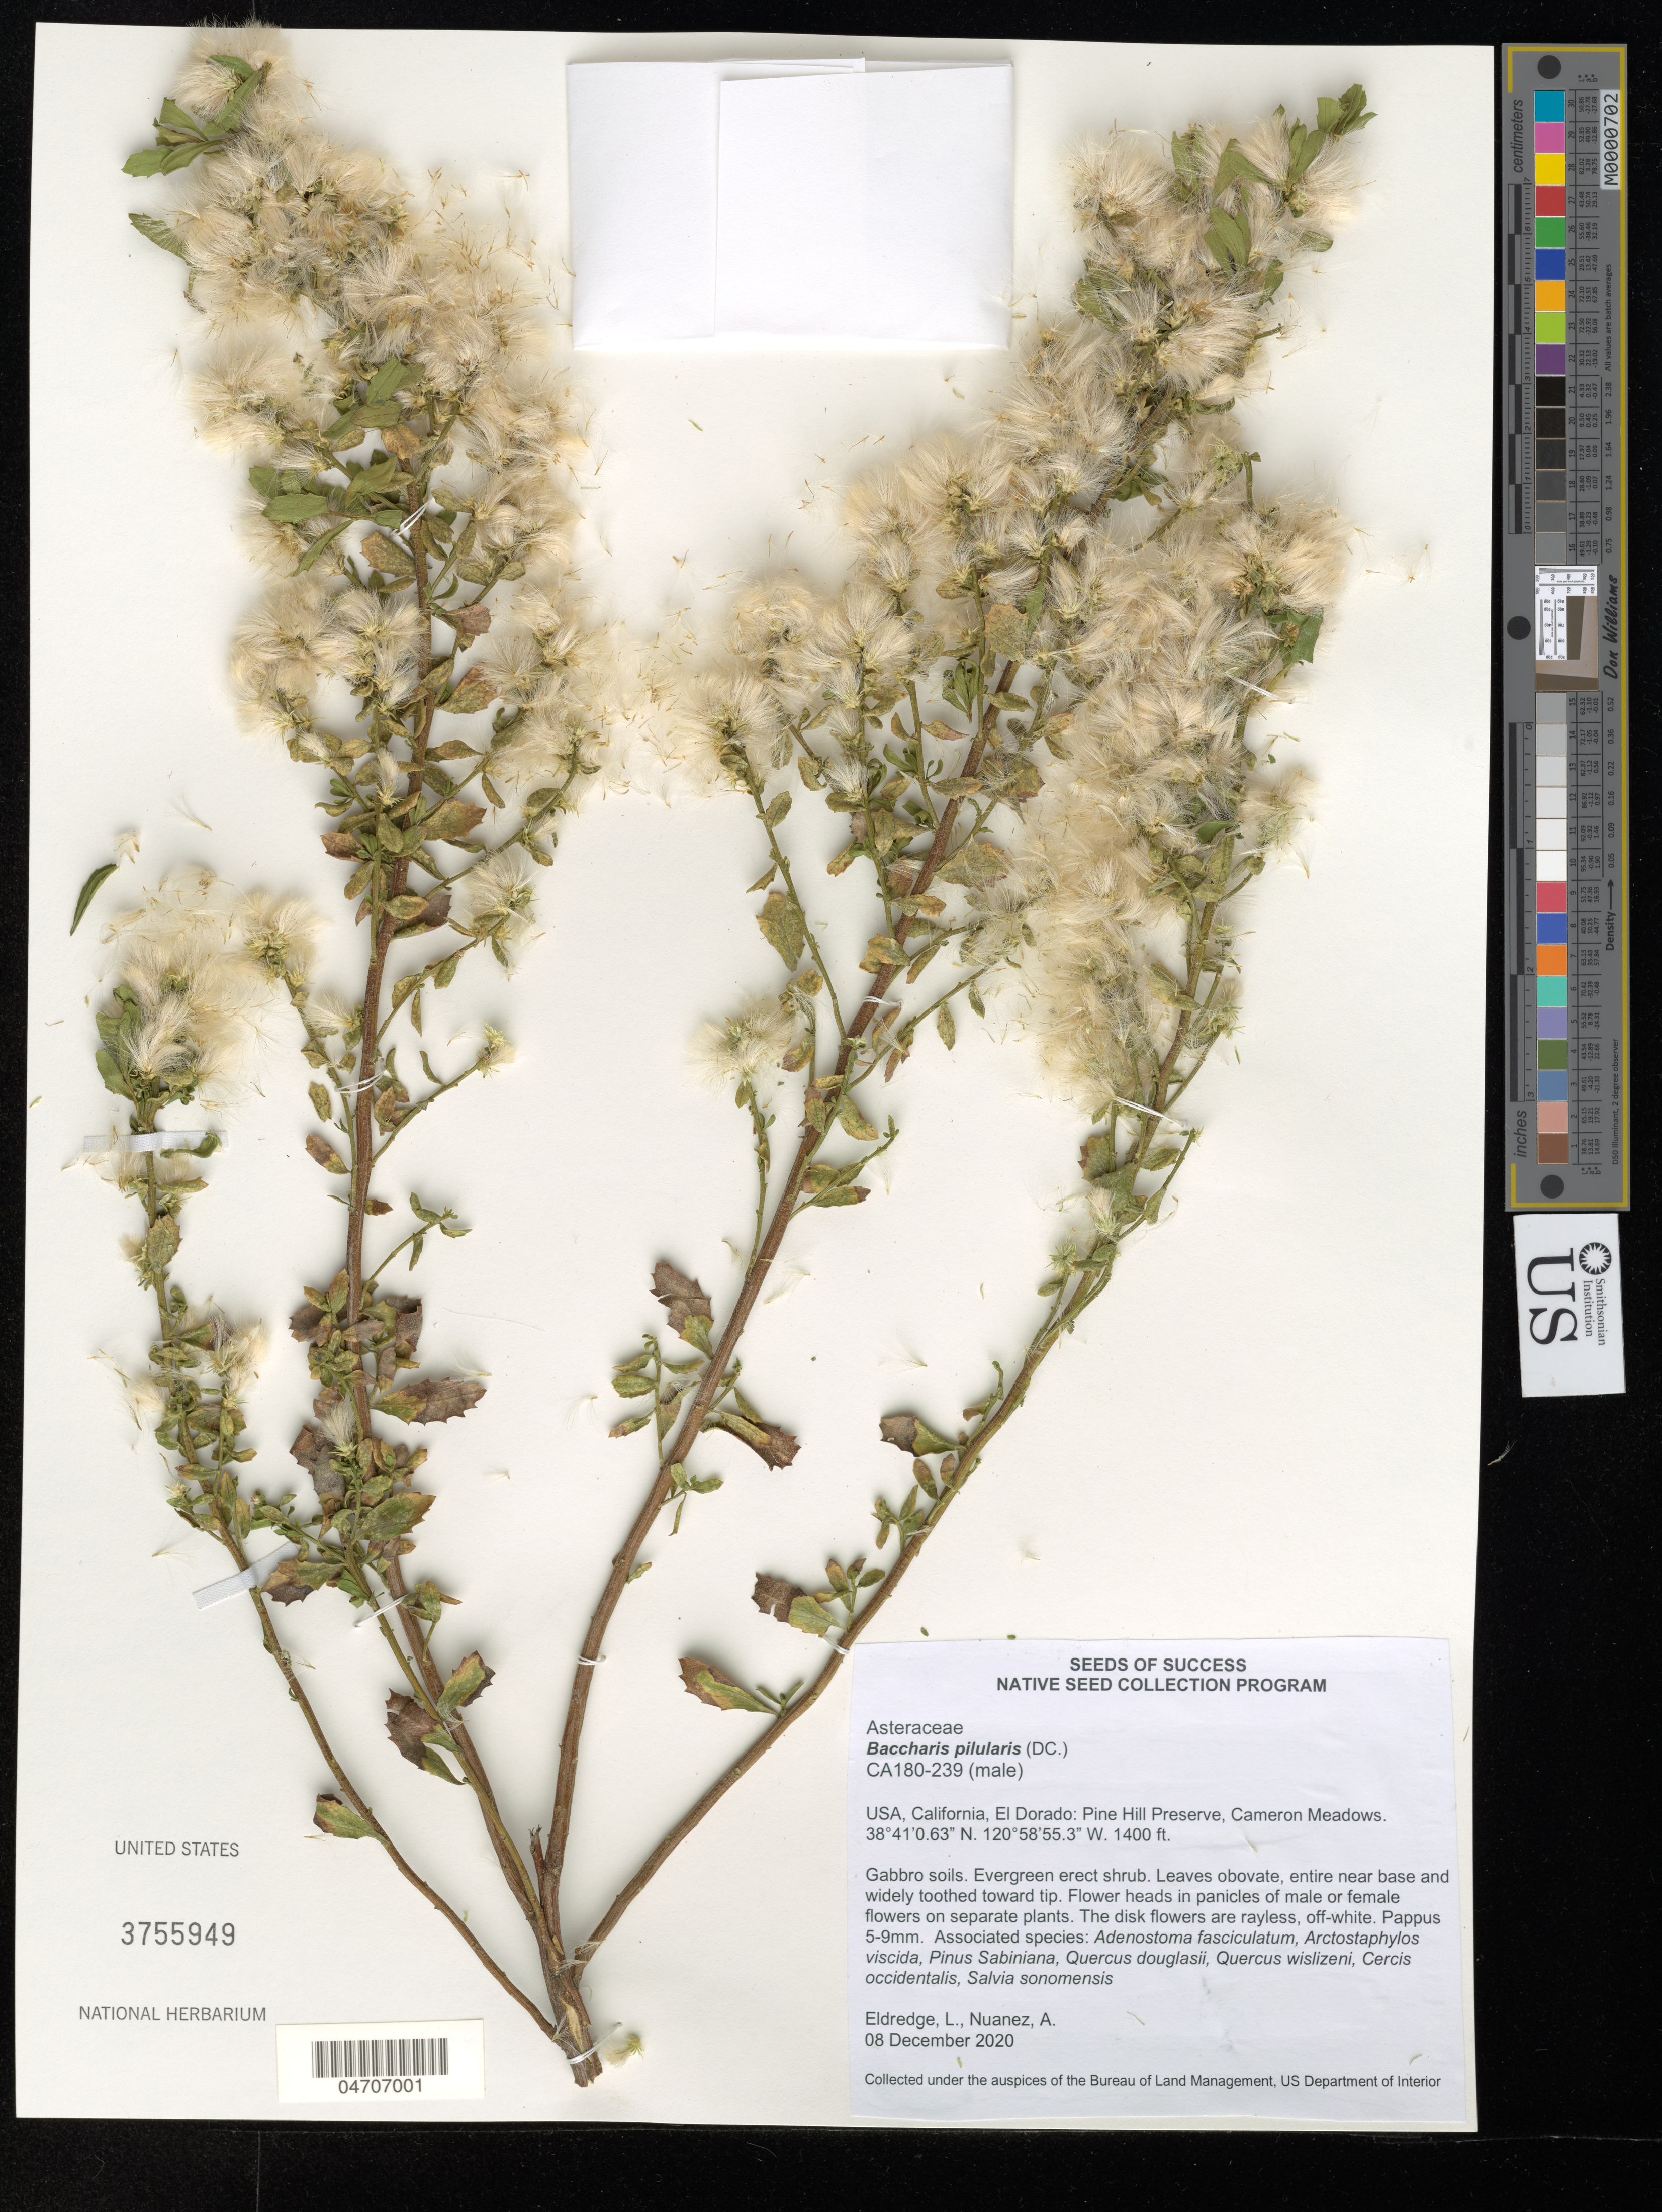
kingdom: Plantae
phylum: Tracheophyta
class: Magnoliopsida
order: Asterales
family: Asteraceae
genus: Baccharis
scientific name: Baccharis pilularis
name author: DC.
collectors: L. Eldredge & A. Nuanez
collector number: CA180-239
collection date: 2020-12-08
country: United States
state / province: California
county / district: El Dorado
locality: El Dorado: Pine Hill Preserve, Cameron Meadows.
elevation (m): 427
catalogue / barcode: US 3755949